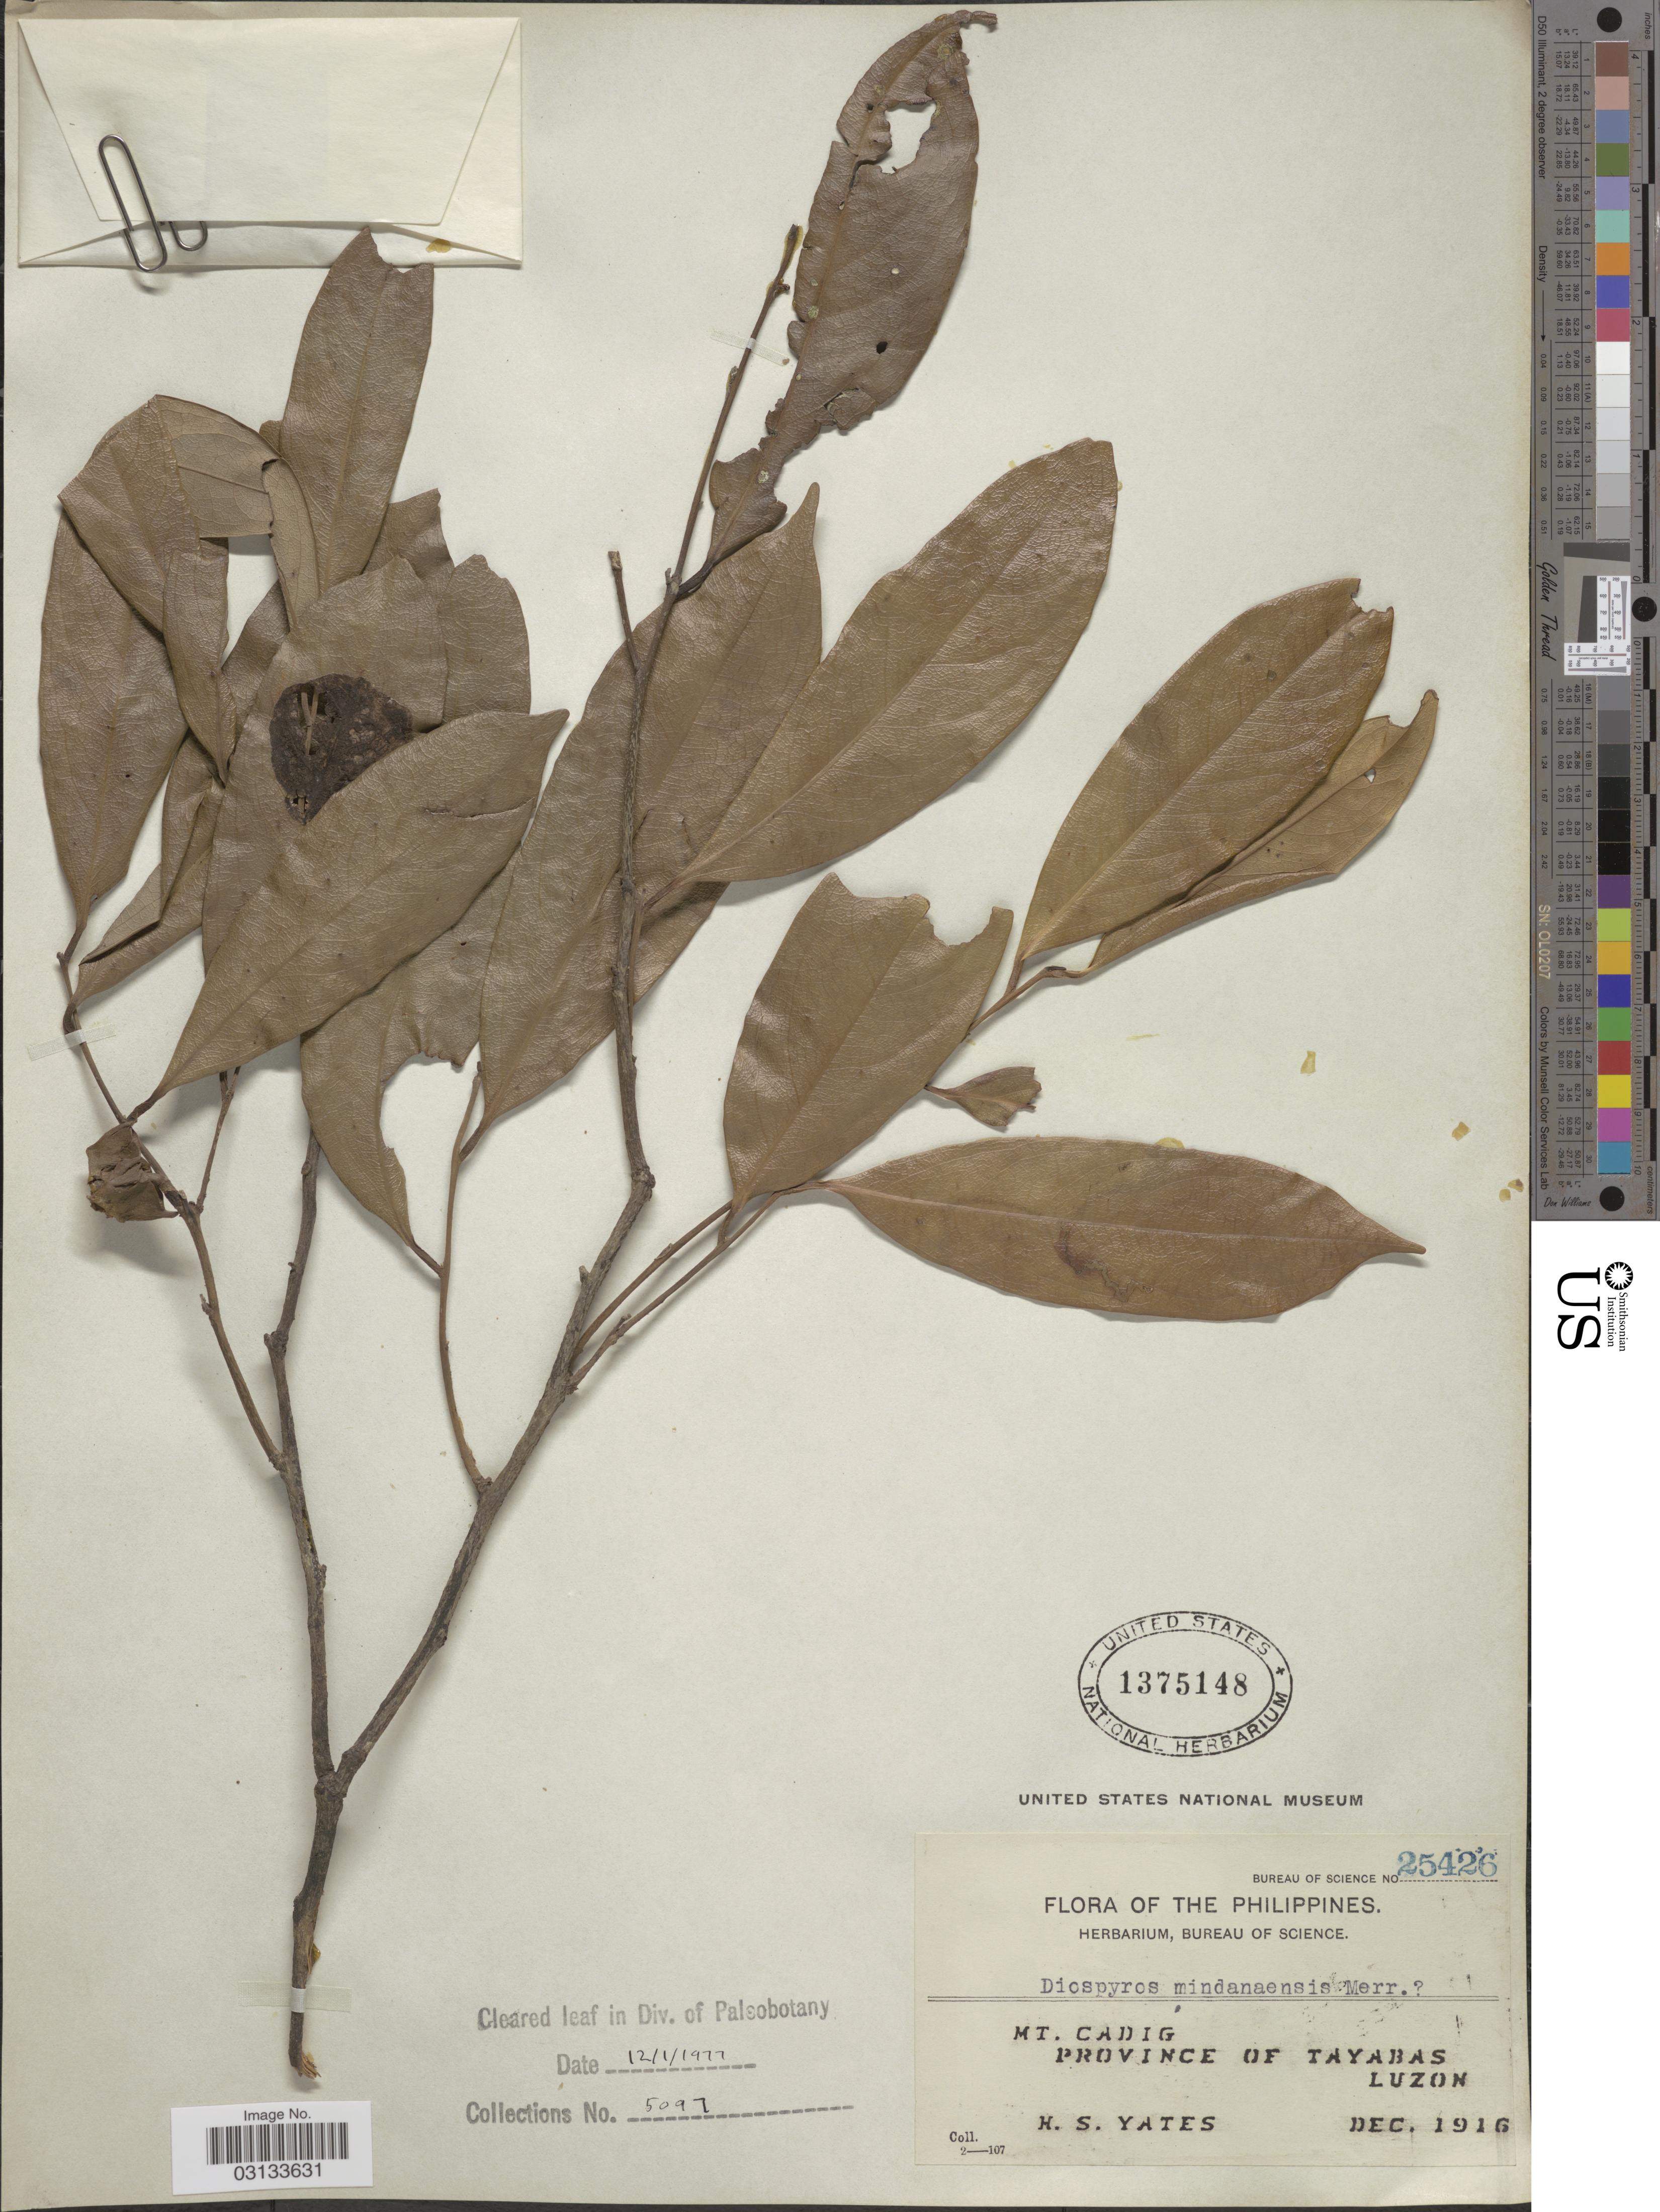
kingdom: Plantae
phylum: Tracheophyta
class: Magnoliopsida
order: Ericales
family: Ebenaceae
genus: Diospyros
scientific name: Diospyros mindanaensis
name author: Merr.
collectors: H. S. Yates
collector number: Bureau of Science 25426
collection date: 1916-12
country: Philippines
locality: Mt. Cadig. Province of Tayabas. Luzon.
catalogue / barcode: US 1375148